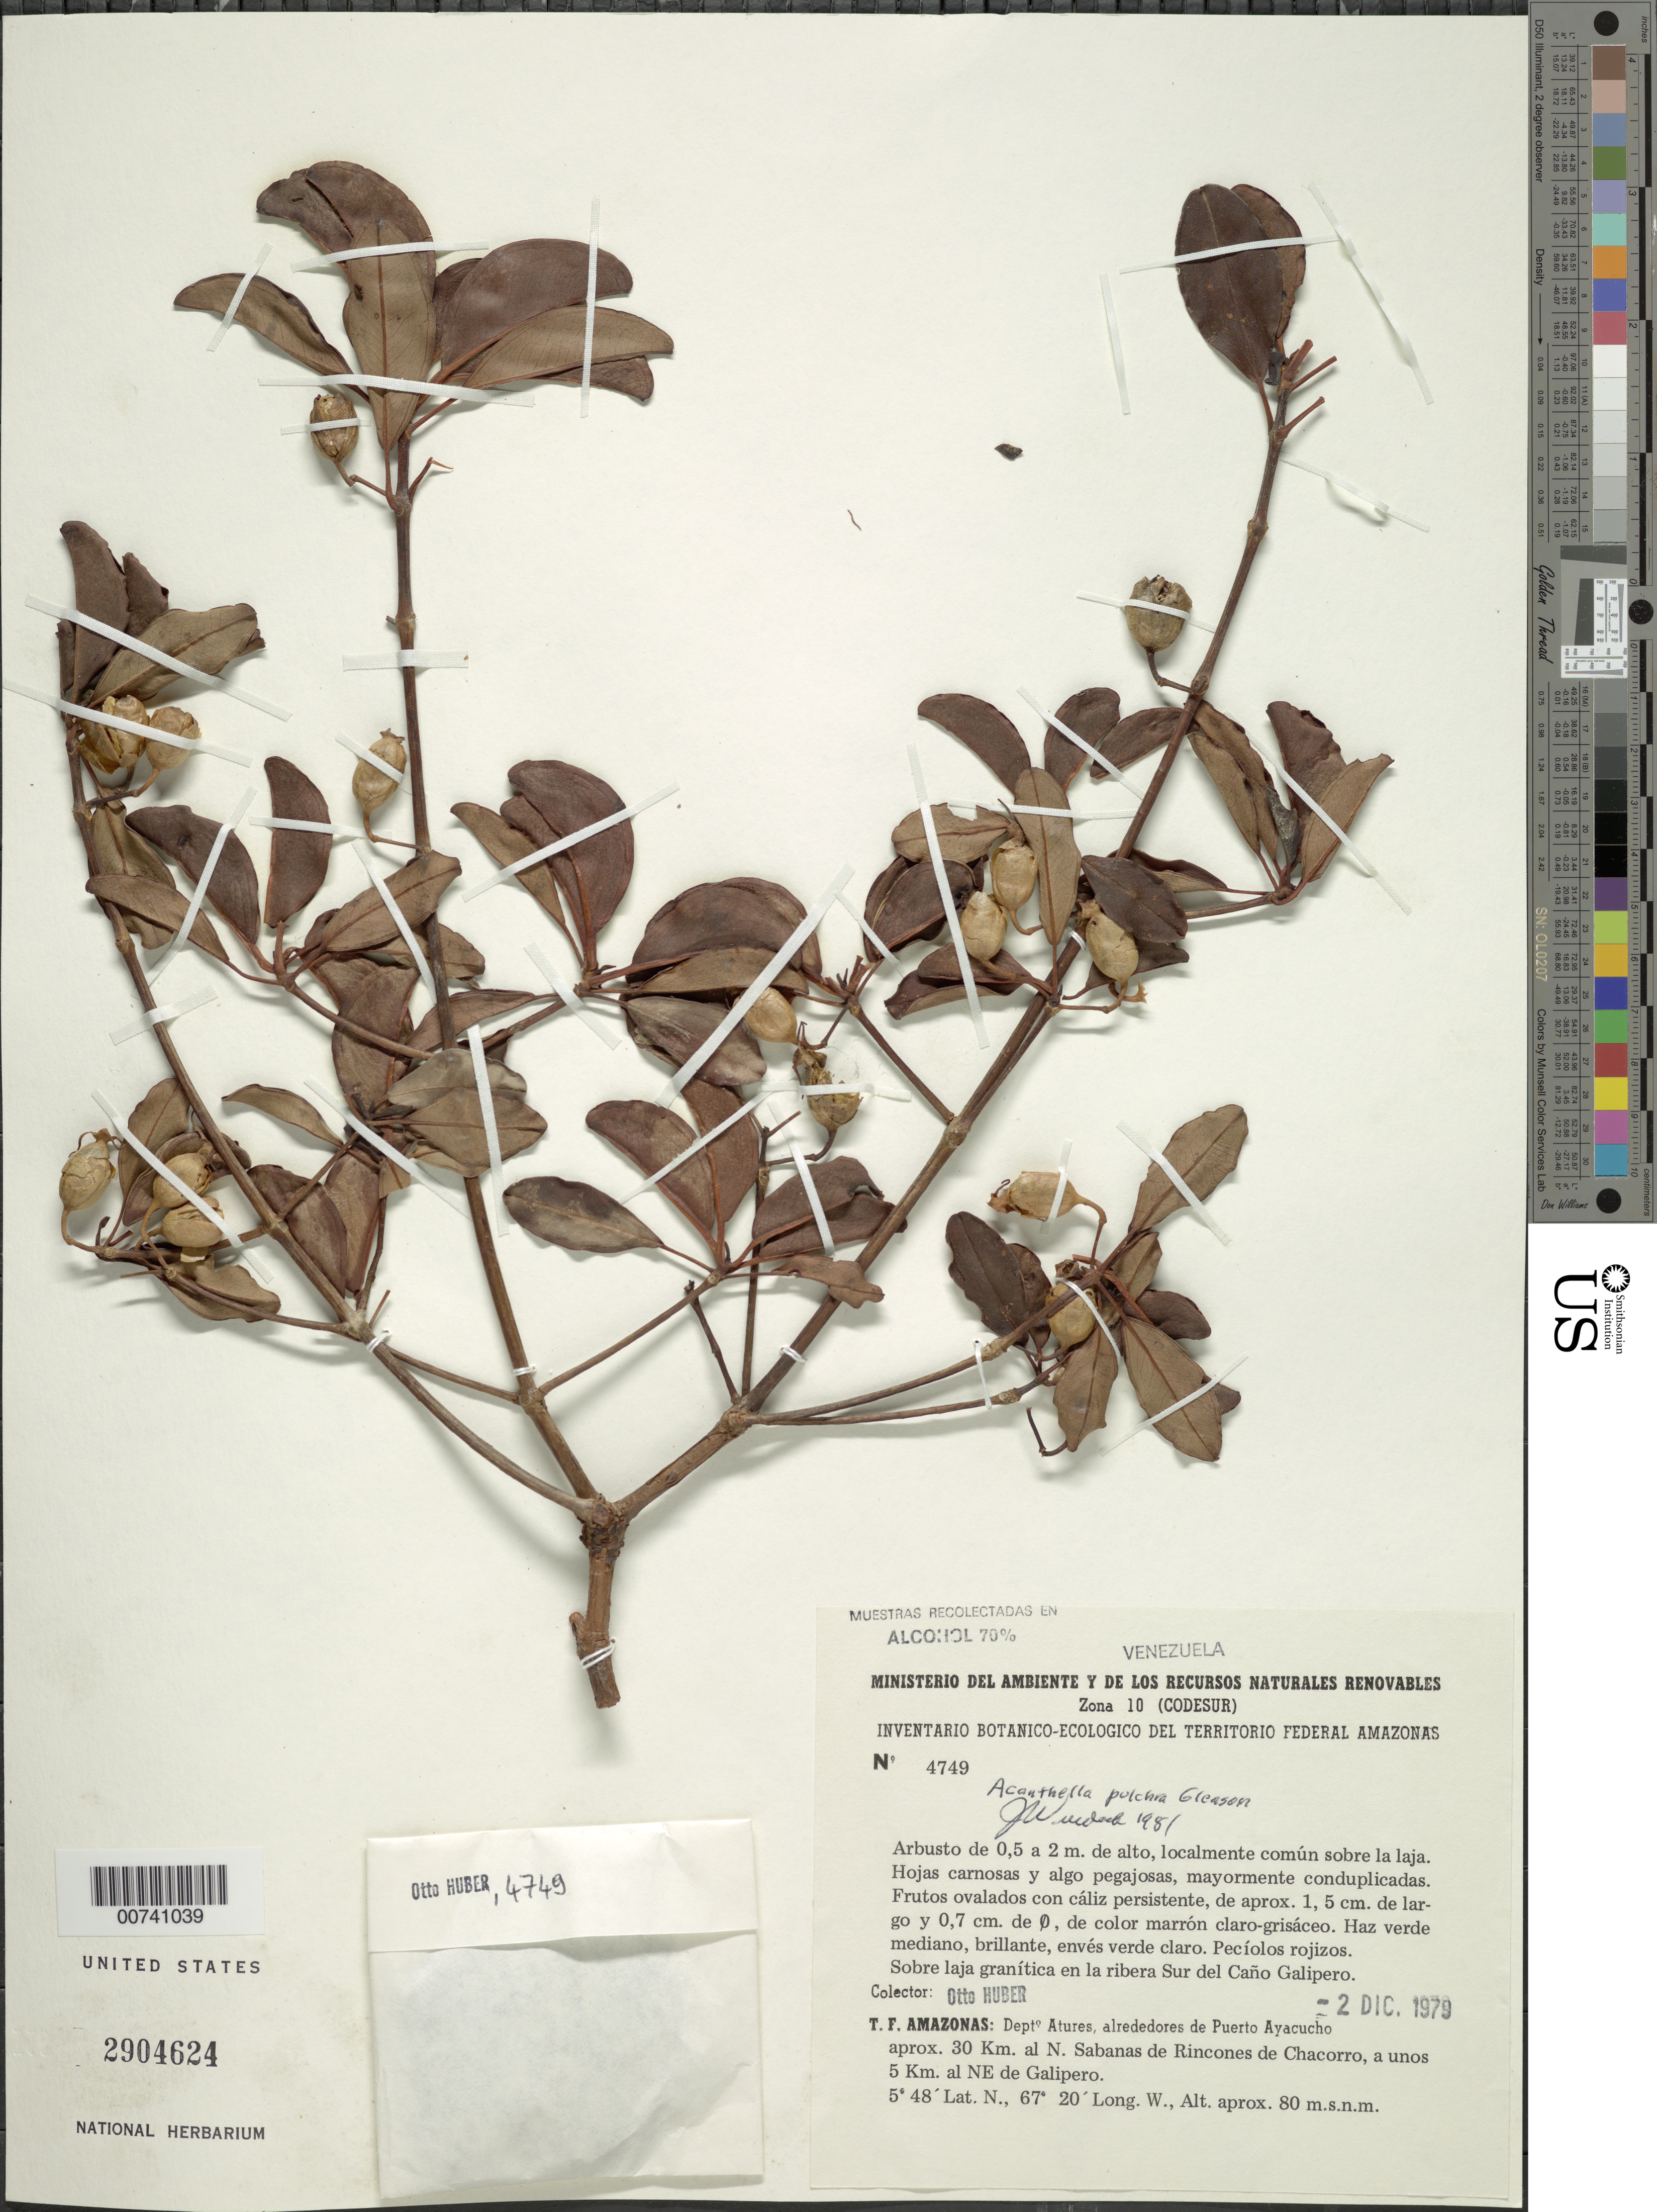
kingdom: Plantae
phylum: Tracheophyta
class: Magnoliopsida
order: Myrtales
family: Melastomataceae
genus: Acanthella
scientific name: Acanthella pulchra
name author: Gleason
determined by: Wurdack, John J., (US), US (UNITED STATES)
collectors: O. Huber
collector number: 4749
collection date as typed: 2-Dec-79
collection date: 1979-12-02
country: Venezuela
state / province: Amazonas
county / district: Atures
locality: Puerto Ayacucho, 30 km N; Sabanas de Rincones de Chacorro, 5 km NE de Galipero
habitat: Sobre la laja granítica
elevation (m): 80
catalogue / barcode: US 2904624